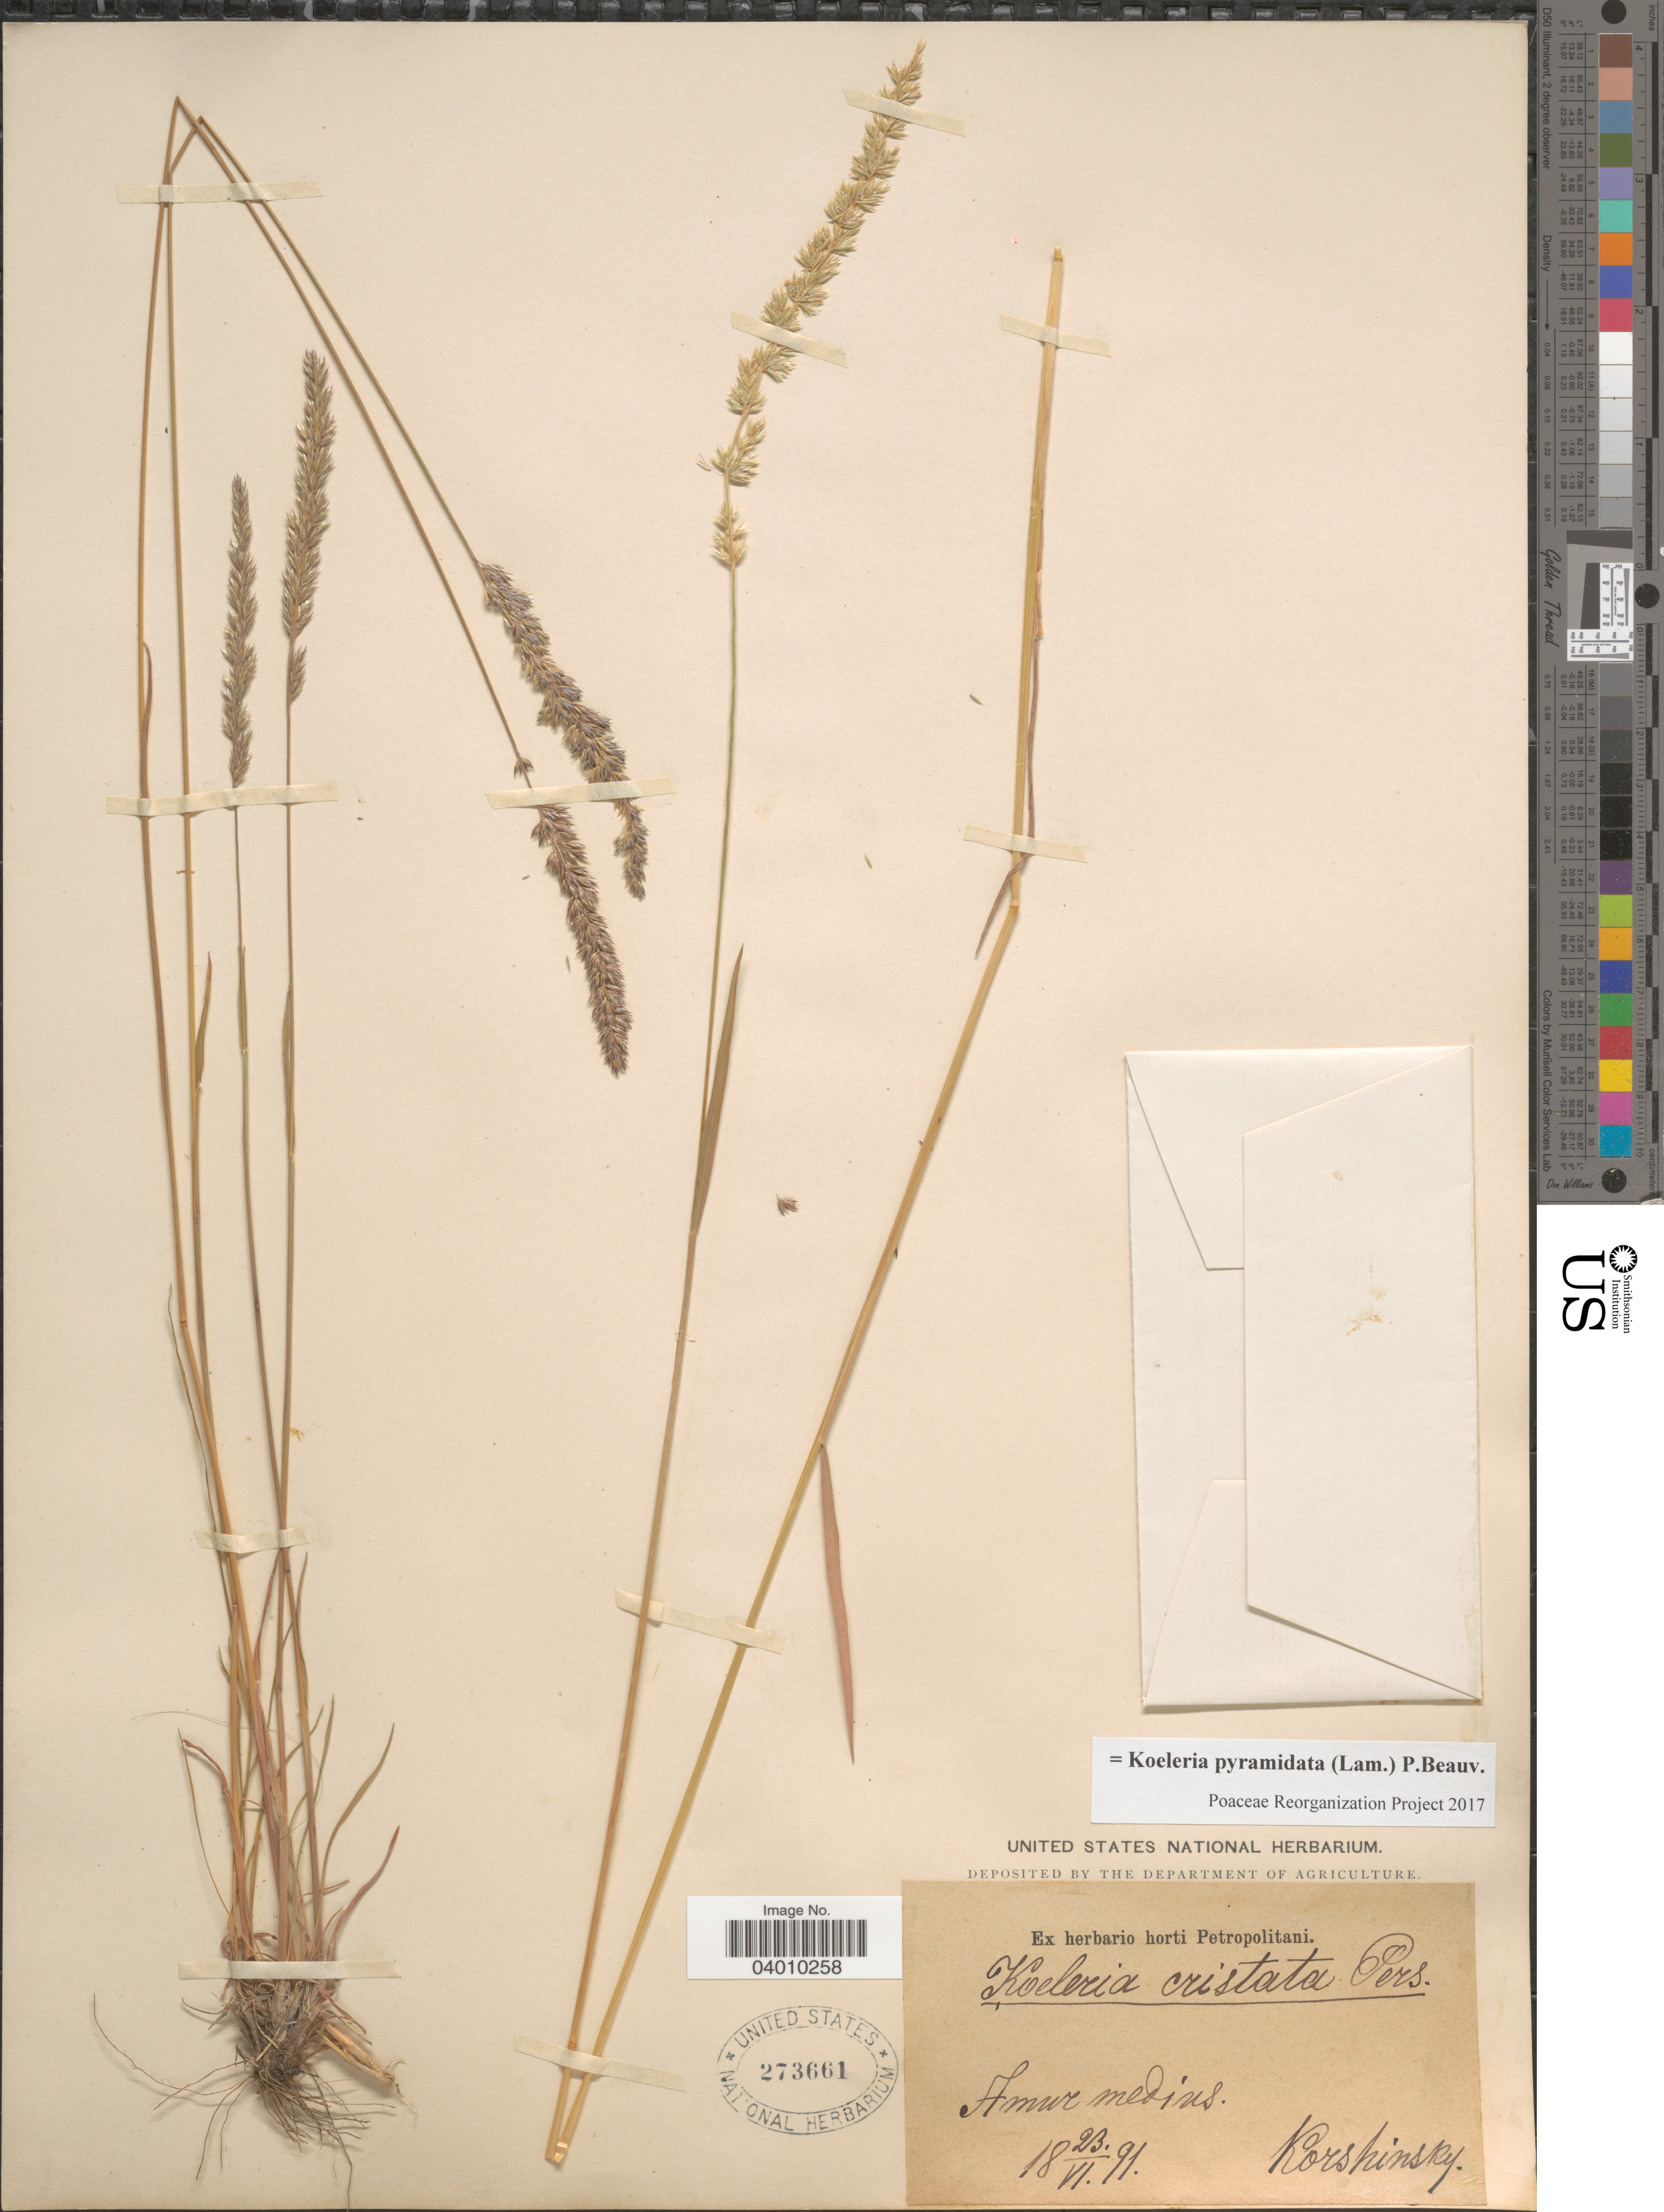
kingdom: Plantae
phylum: Tracheophyta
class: Liliopsida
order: Poales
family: Poaceae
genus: Koeleria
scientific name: Koeleria pyramidata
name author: (Lam.) P. Beauv.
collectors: Korshinsky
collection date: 1891-06-23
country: Russian Federation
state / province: Amur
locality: Amur medius.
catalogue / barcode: US 273661